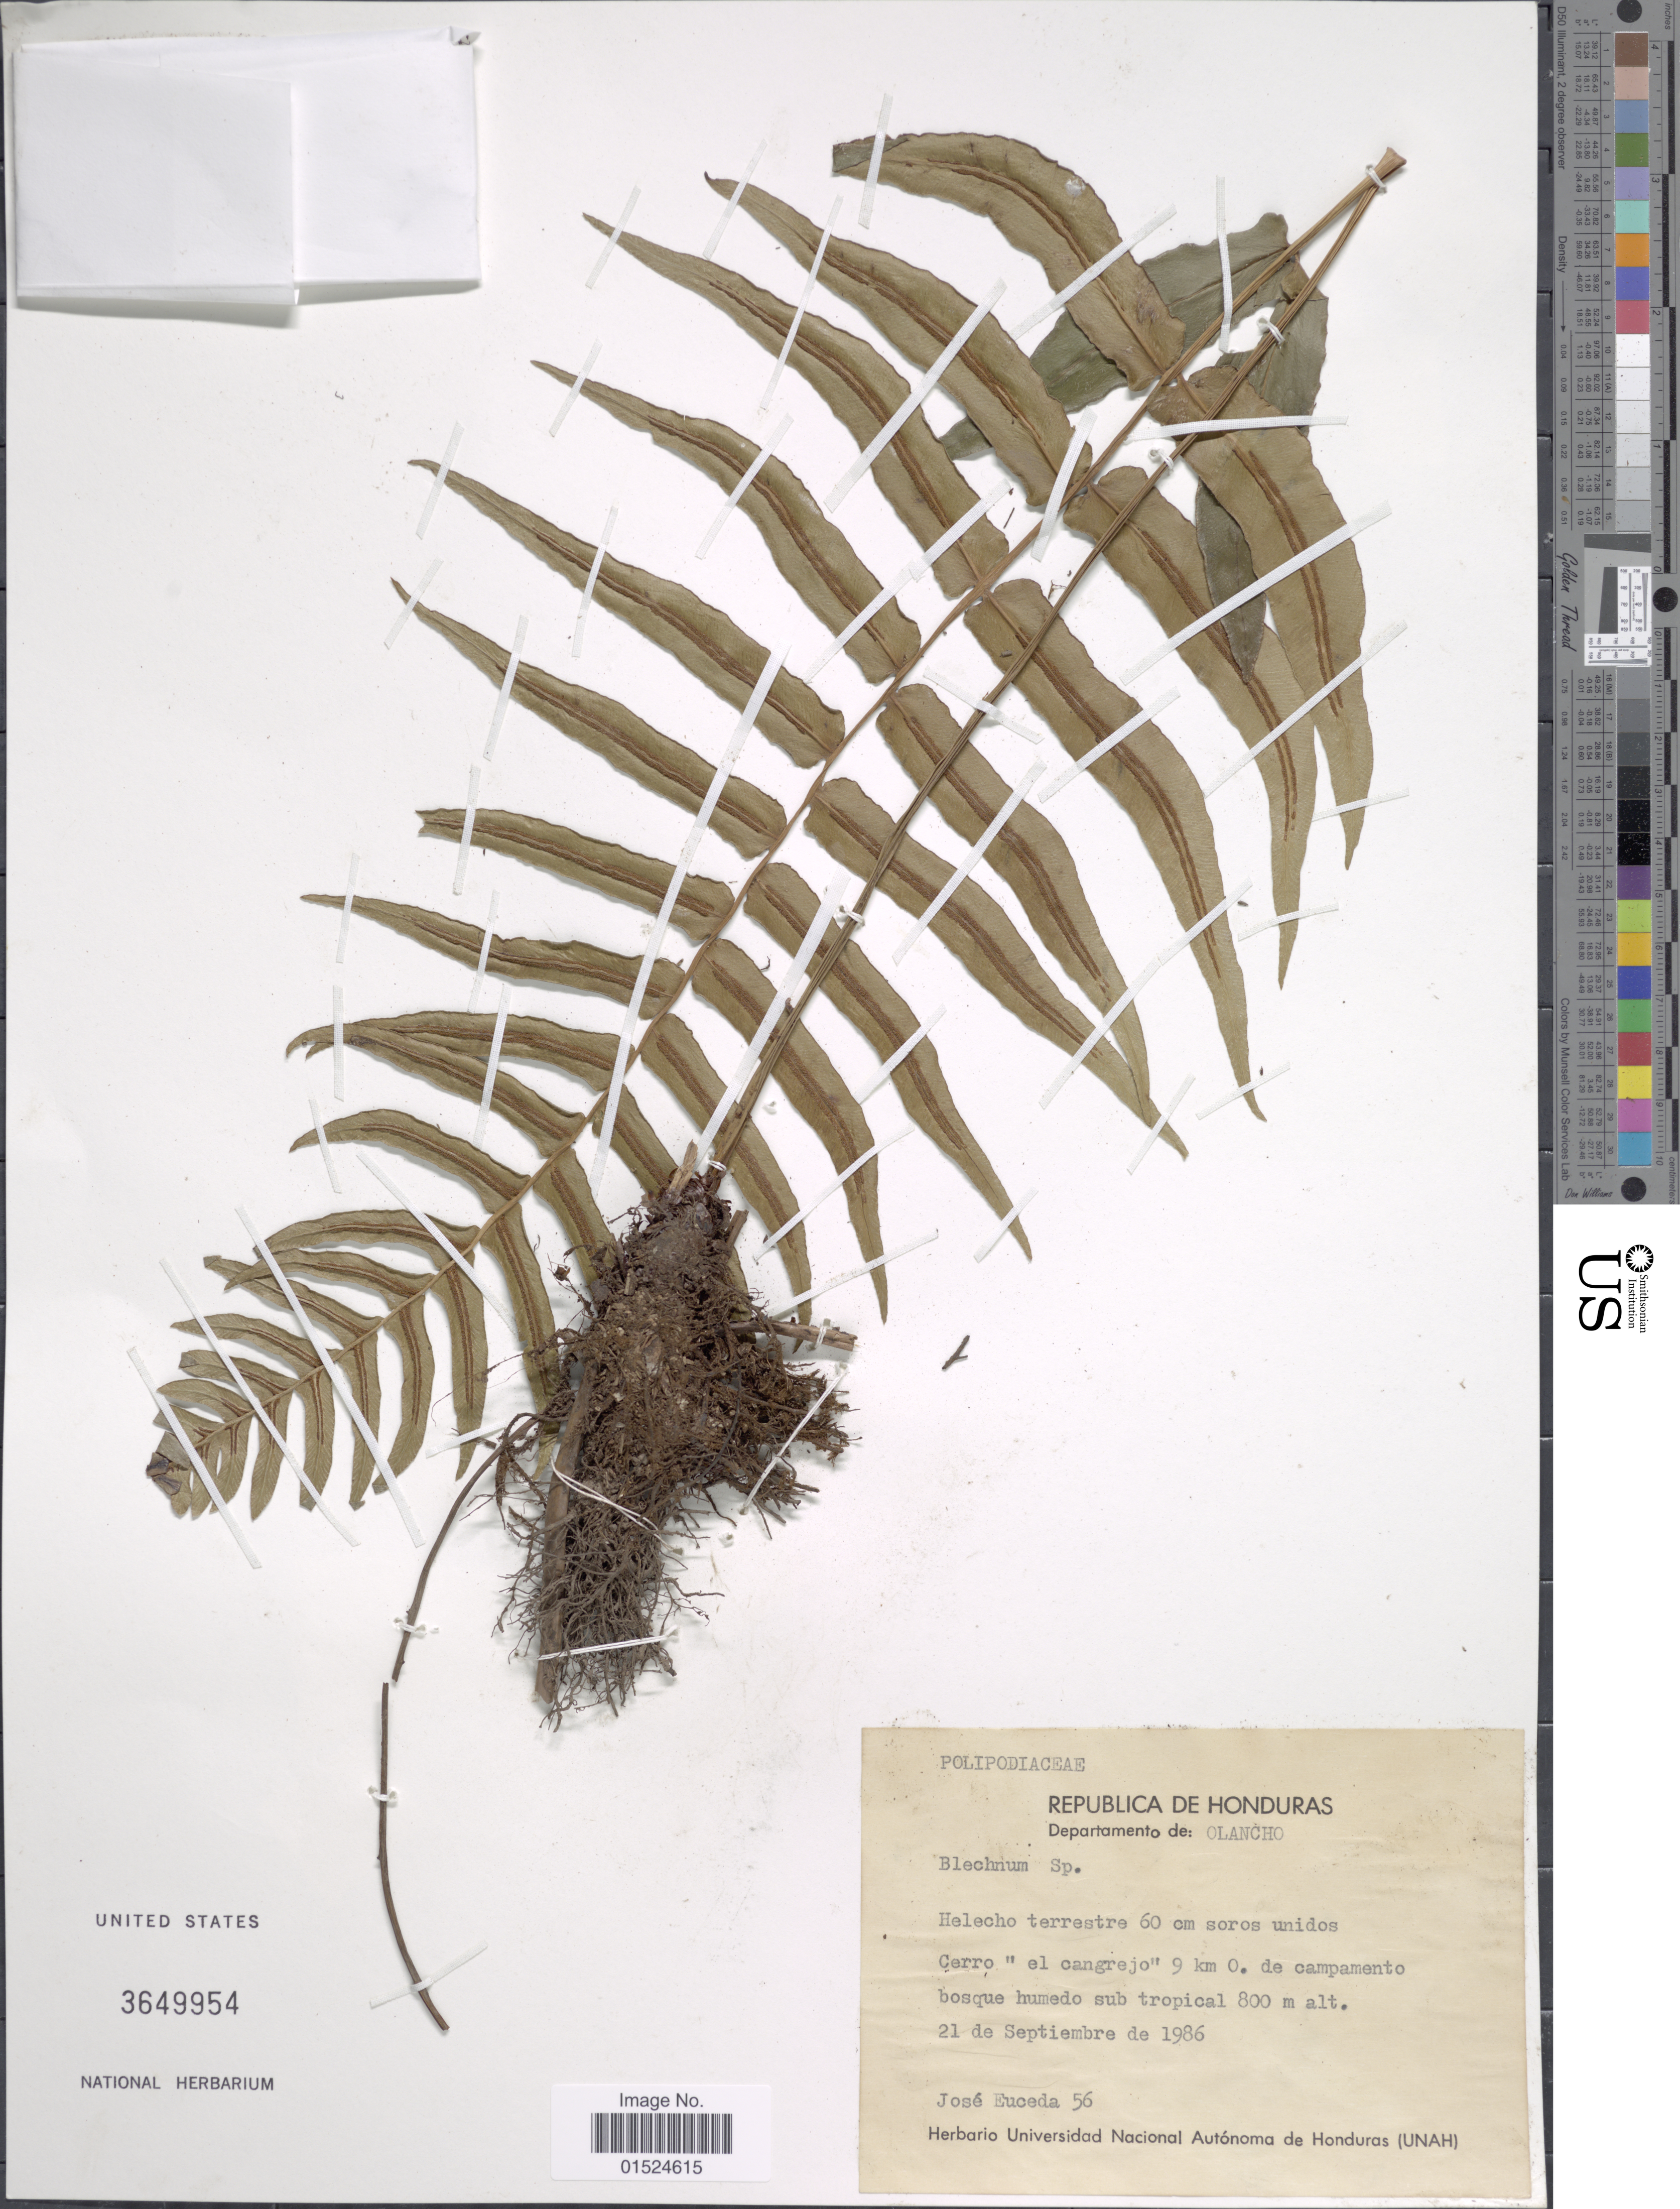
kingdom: Plantae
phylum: Tracheophyta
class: Polypodiopsida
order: Polypodiales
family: Blechnaceae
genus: Blechnum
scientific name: Blechnum sp.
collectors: J. Euceda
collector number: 56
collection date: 1986-09-21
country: Honduras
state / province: Olancho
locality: Cerro "el cangrejo" 9 km O. de campamento bosque humedo sub tropical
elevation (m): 800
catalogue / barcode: US 3649954